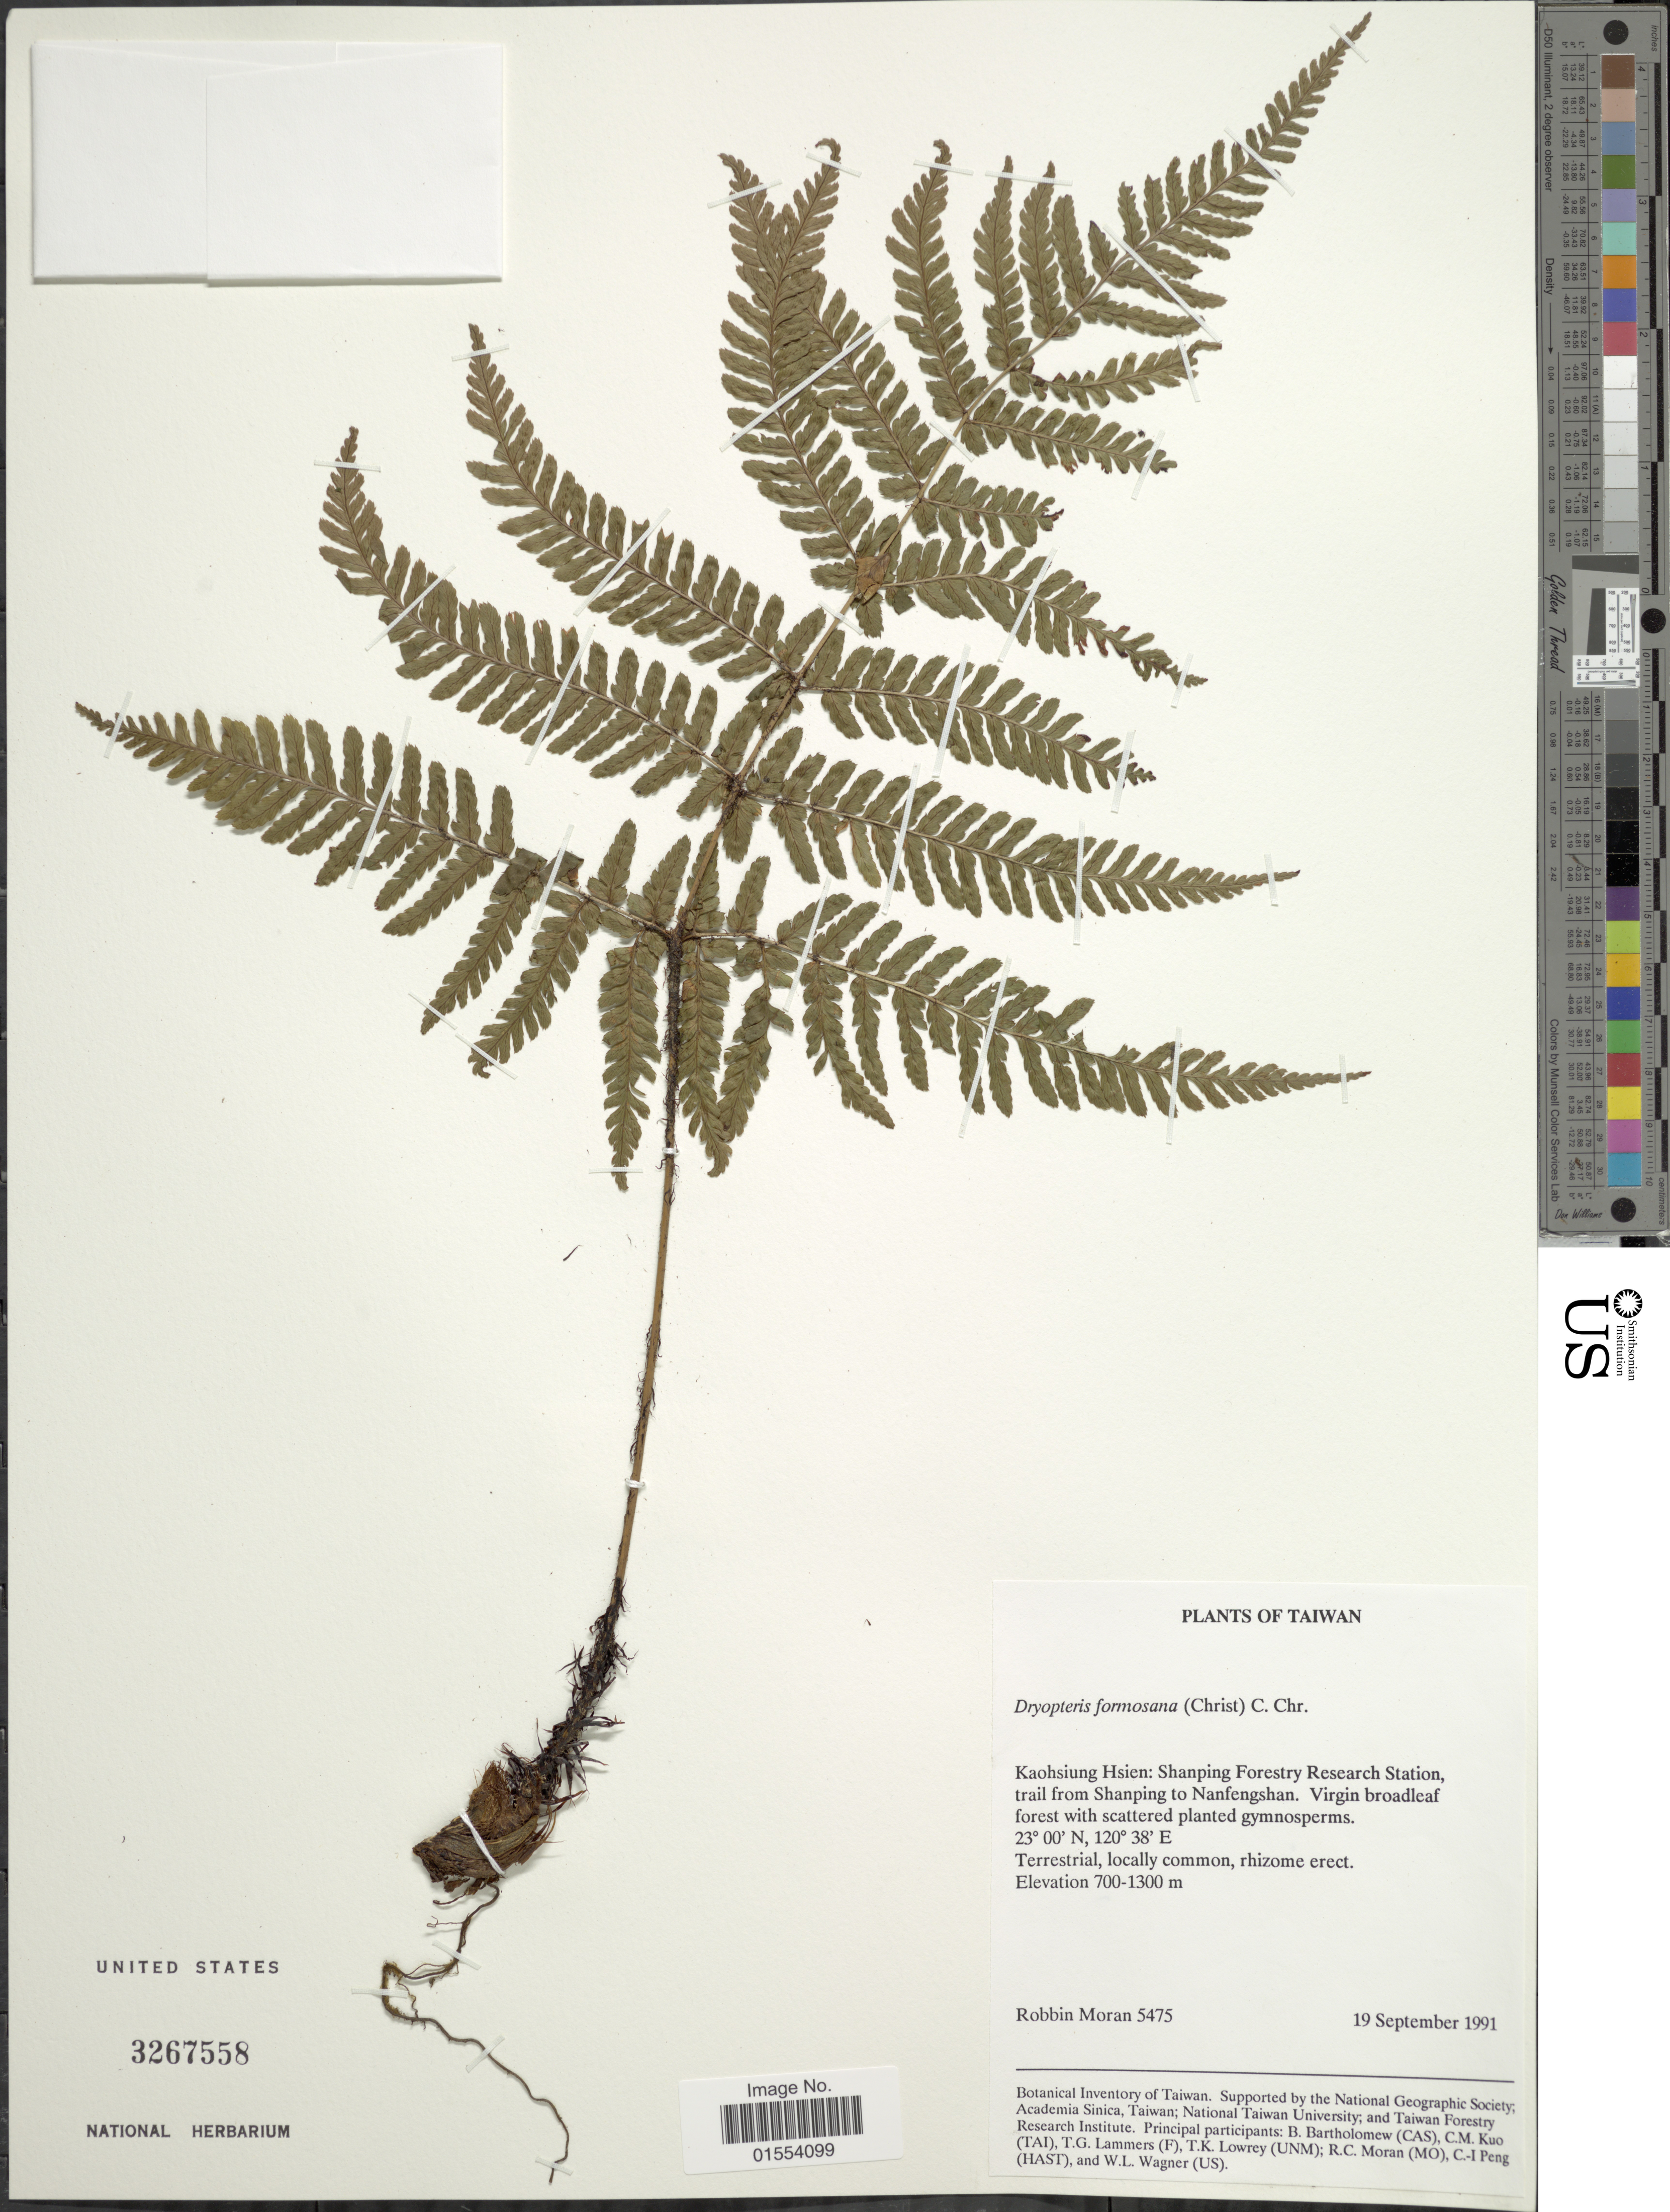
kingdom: Plantae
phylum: Tracheophyta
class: Polypodiopsida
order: Polypodiales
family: Dryopteridaceae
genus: Dryopteris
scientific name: Dryopteris formosana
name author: (Christ) C. Chr.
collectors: R. C. Moran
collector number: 5475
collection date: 1991-09-19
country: Taiwan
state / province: Kaohsiung City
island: Taiwan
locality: Taiwan, Kaohsiun Hsien: Shanping Forestry Research Station, trail from Shanping to Nanfengshan.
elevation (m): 700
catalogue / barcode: US 3267558